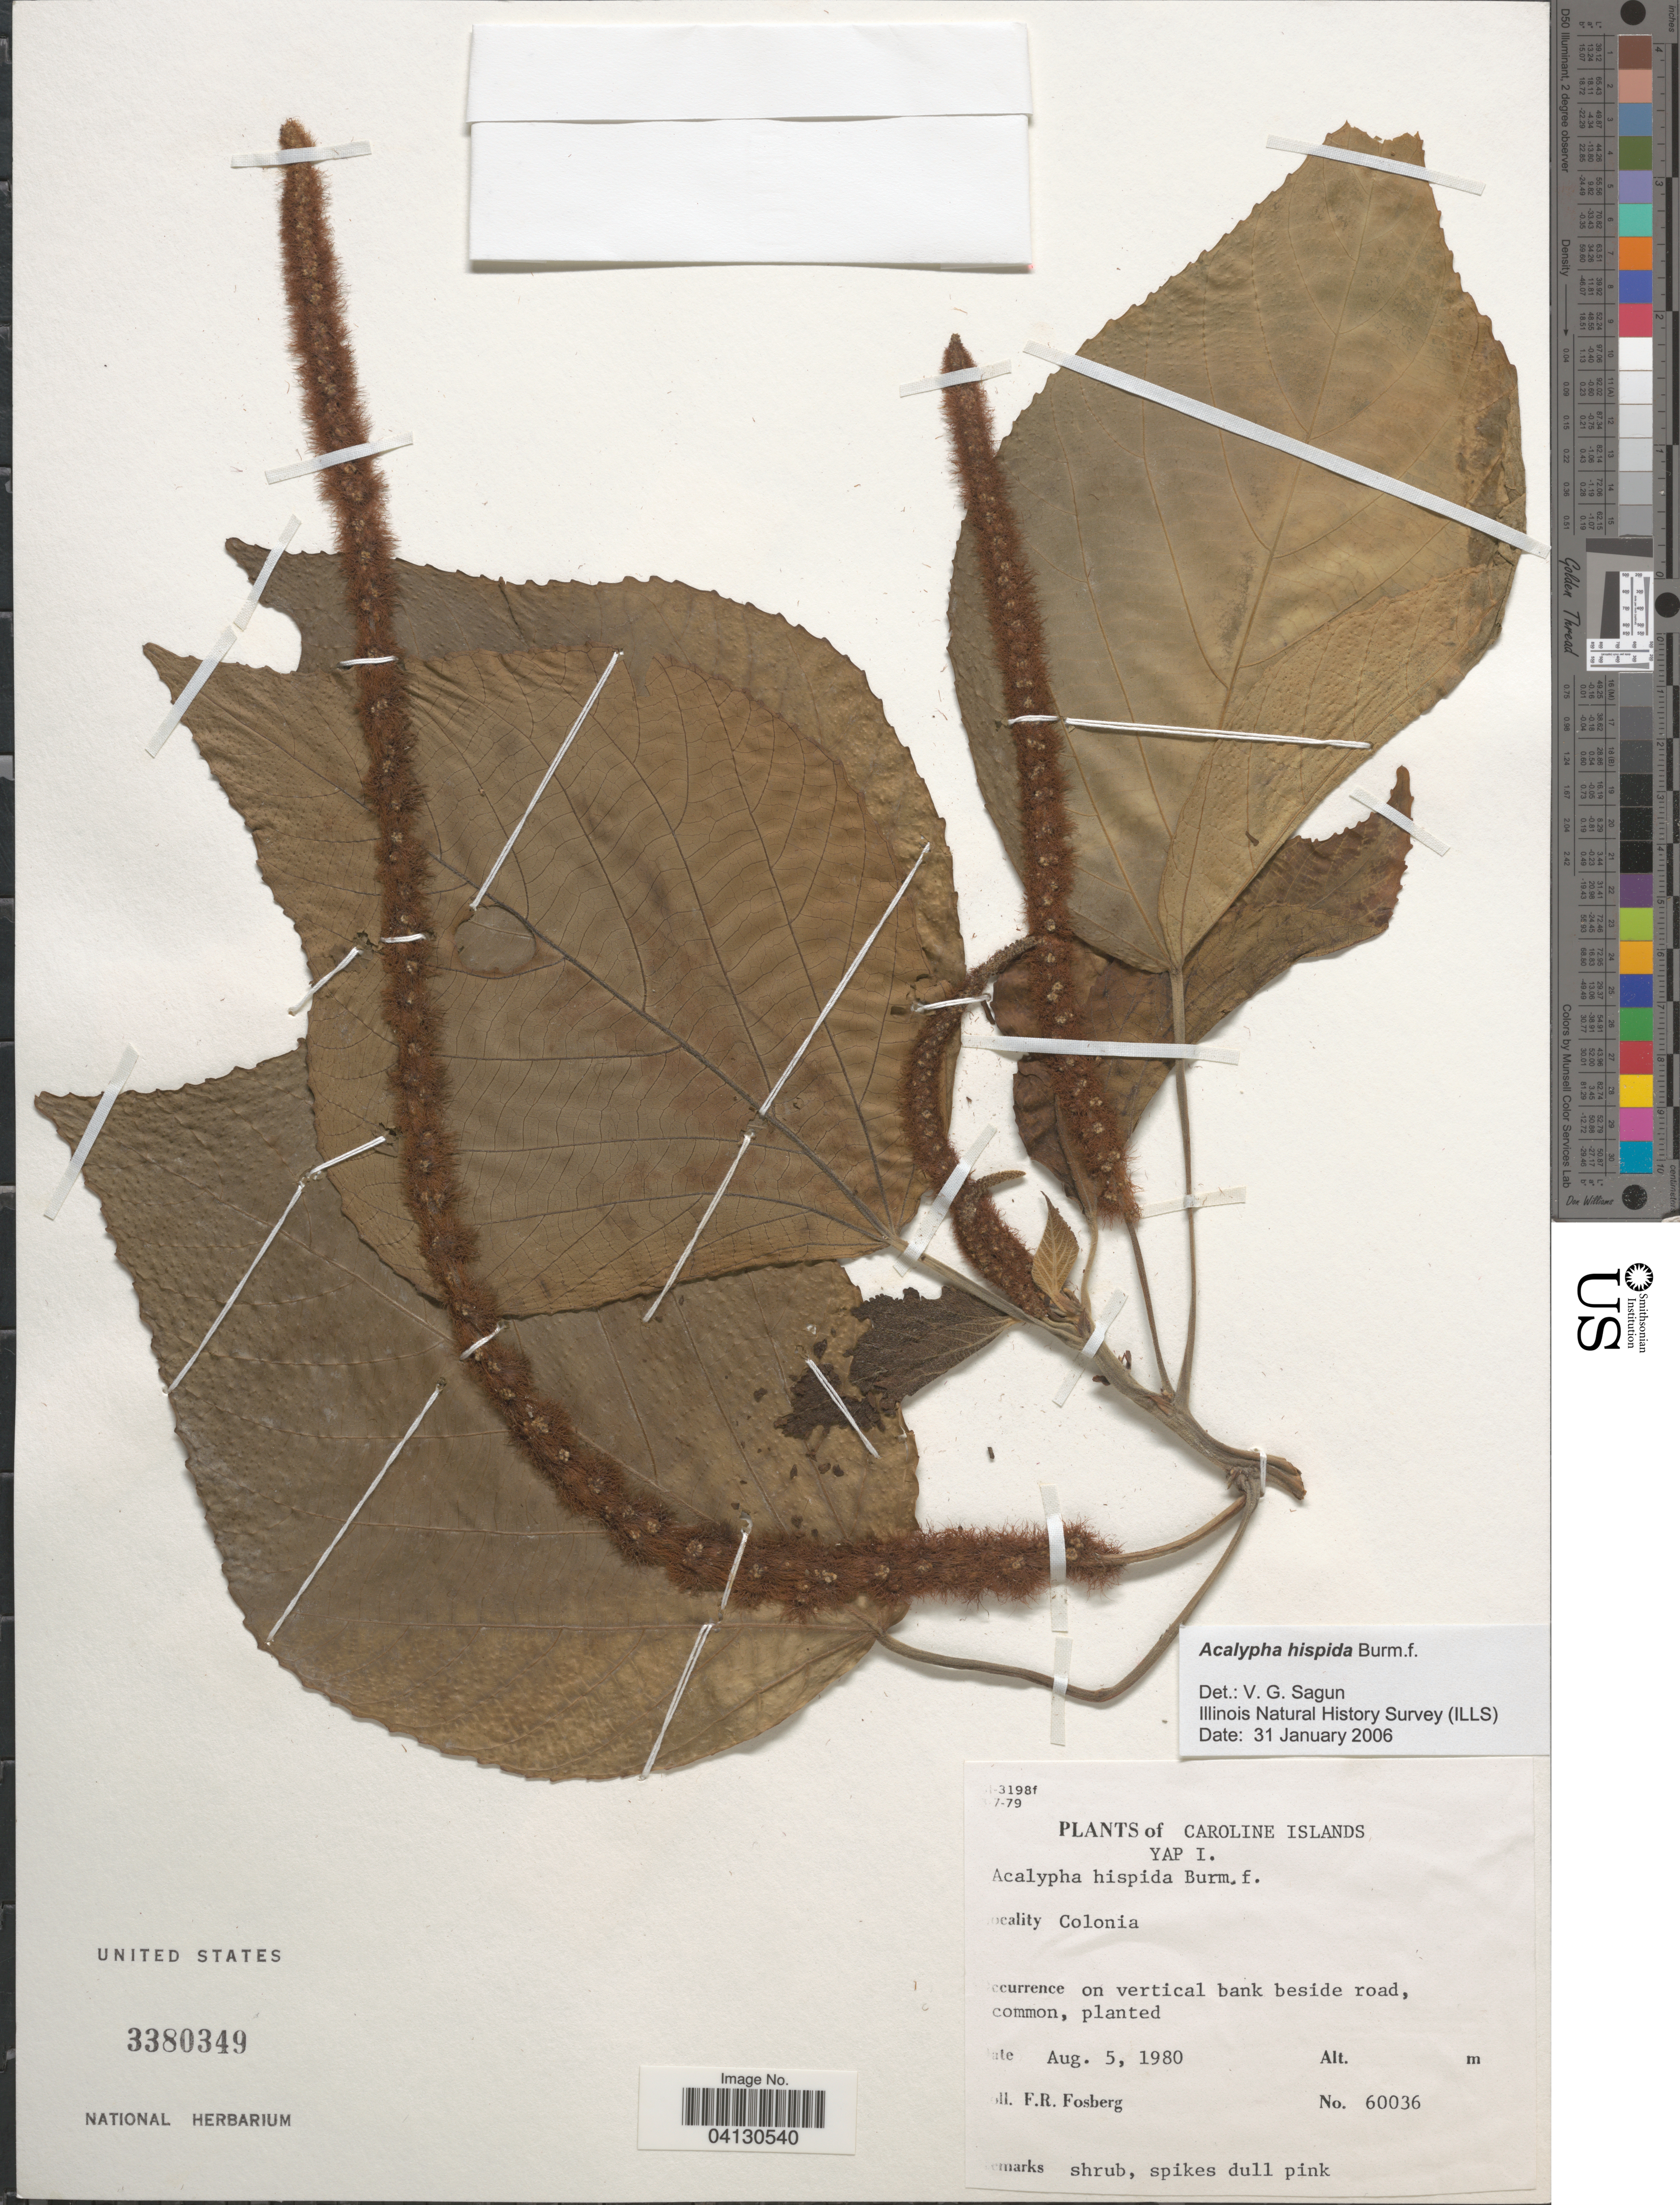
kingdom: Plantae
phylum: Tracheophyta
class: Magnoliopsida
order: Malpighiales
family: Euphorbiaceae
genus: Acalypha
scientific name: Acalypha hispida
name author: Burm. f.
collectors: F. R. Fosberg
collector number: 60036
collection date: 1980-08-05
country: Micronesia, Federated States of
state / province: Yap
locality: Caroline Islands. Colonia. On vertical bank beside road, common, planted.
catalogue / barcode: US 3380349